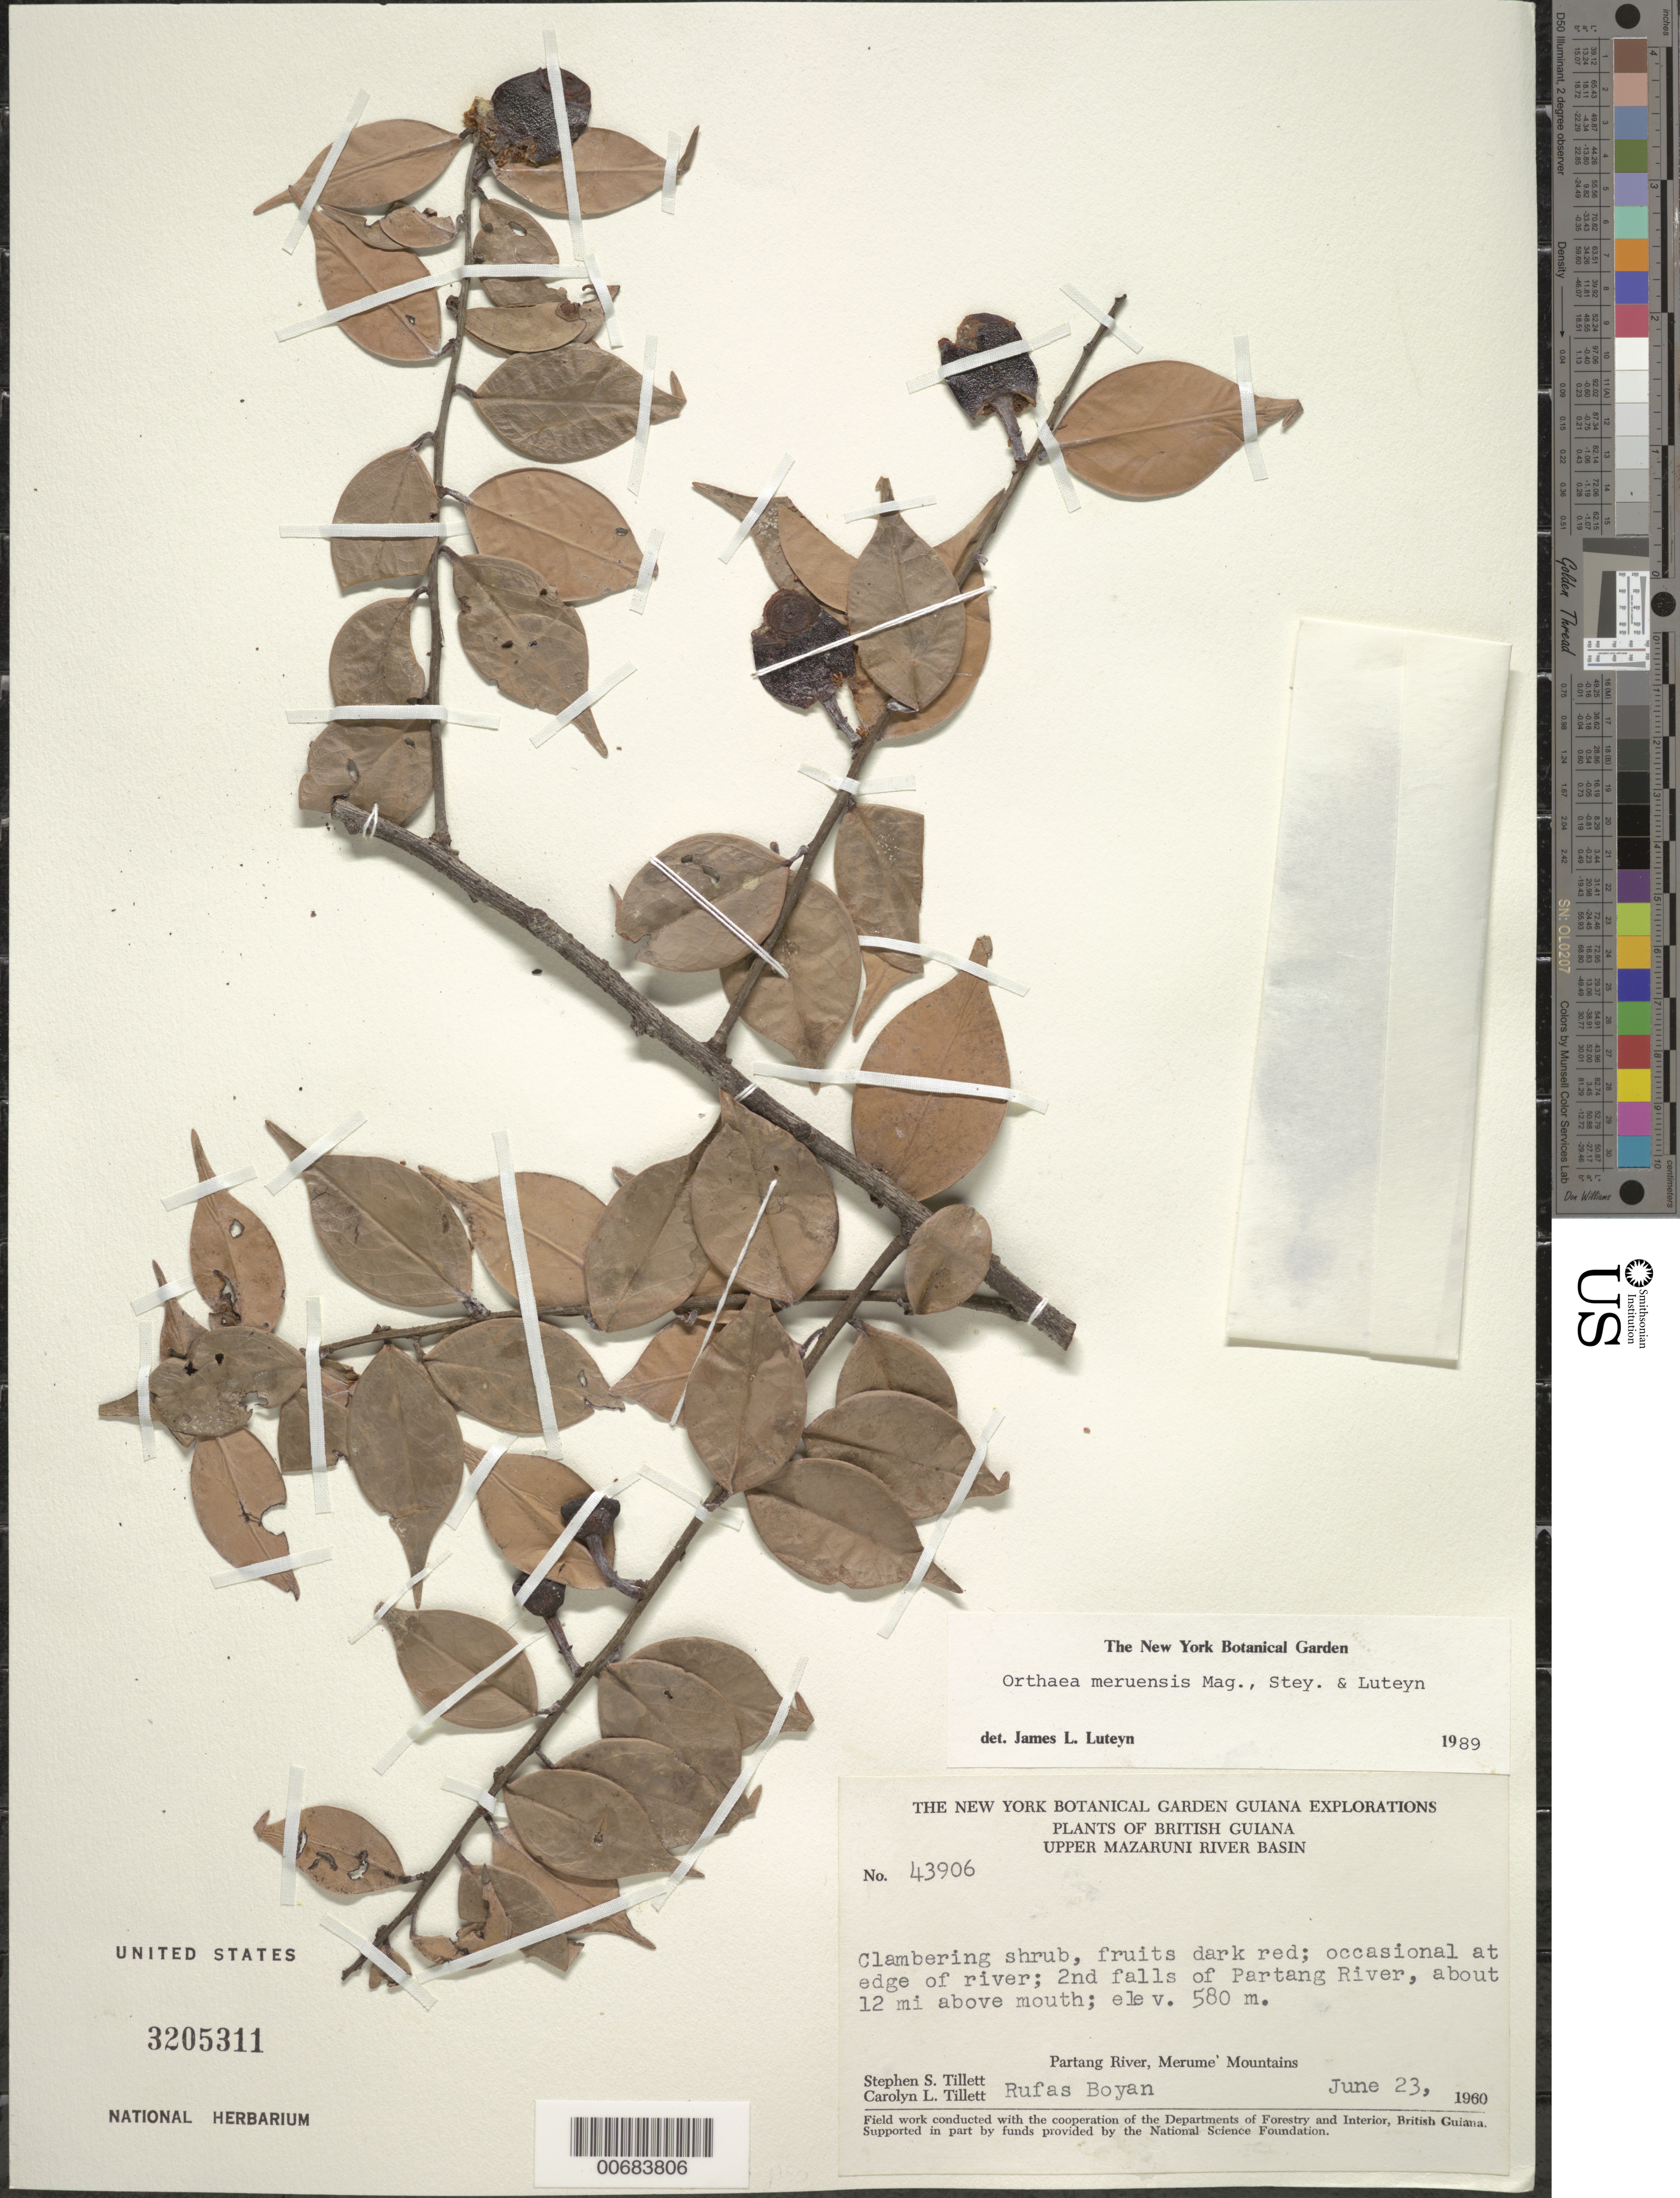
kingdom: Plantae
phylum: Tracheophyta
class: Magnoliopsida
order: Ericales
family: Ericaceae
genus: Orthaea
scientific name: Orthaea merumensis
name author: Maguire et al.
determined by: Luteyn, J. L.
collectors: S. S. Tillett, C. L. Tillett & R. Boyan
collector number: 43906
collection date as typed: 23-Jun-60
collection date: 1960-06-23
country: Guyana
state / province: Cuyuni-Mazaruni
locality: Upper Mazaruni River Basin, Partang River, Merume Mountains; 2nd falls of Partang River, about 12 mi above mouth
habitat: Edge of river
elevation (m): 580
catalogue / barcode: US 3205311